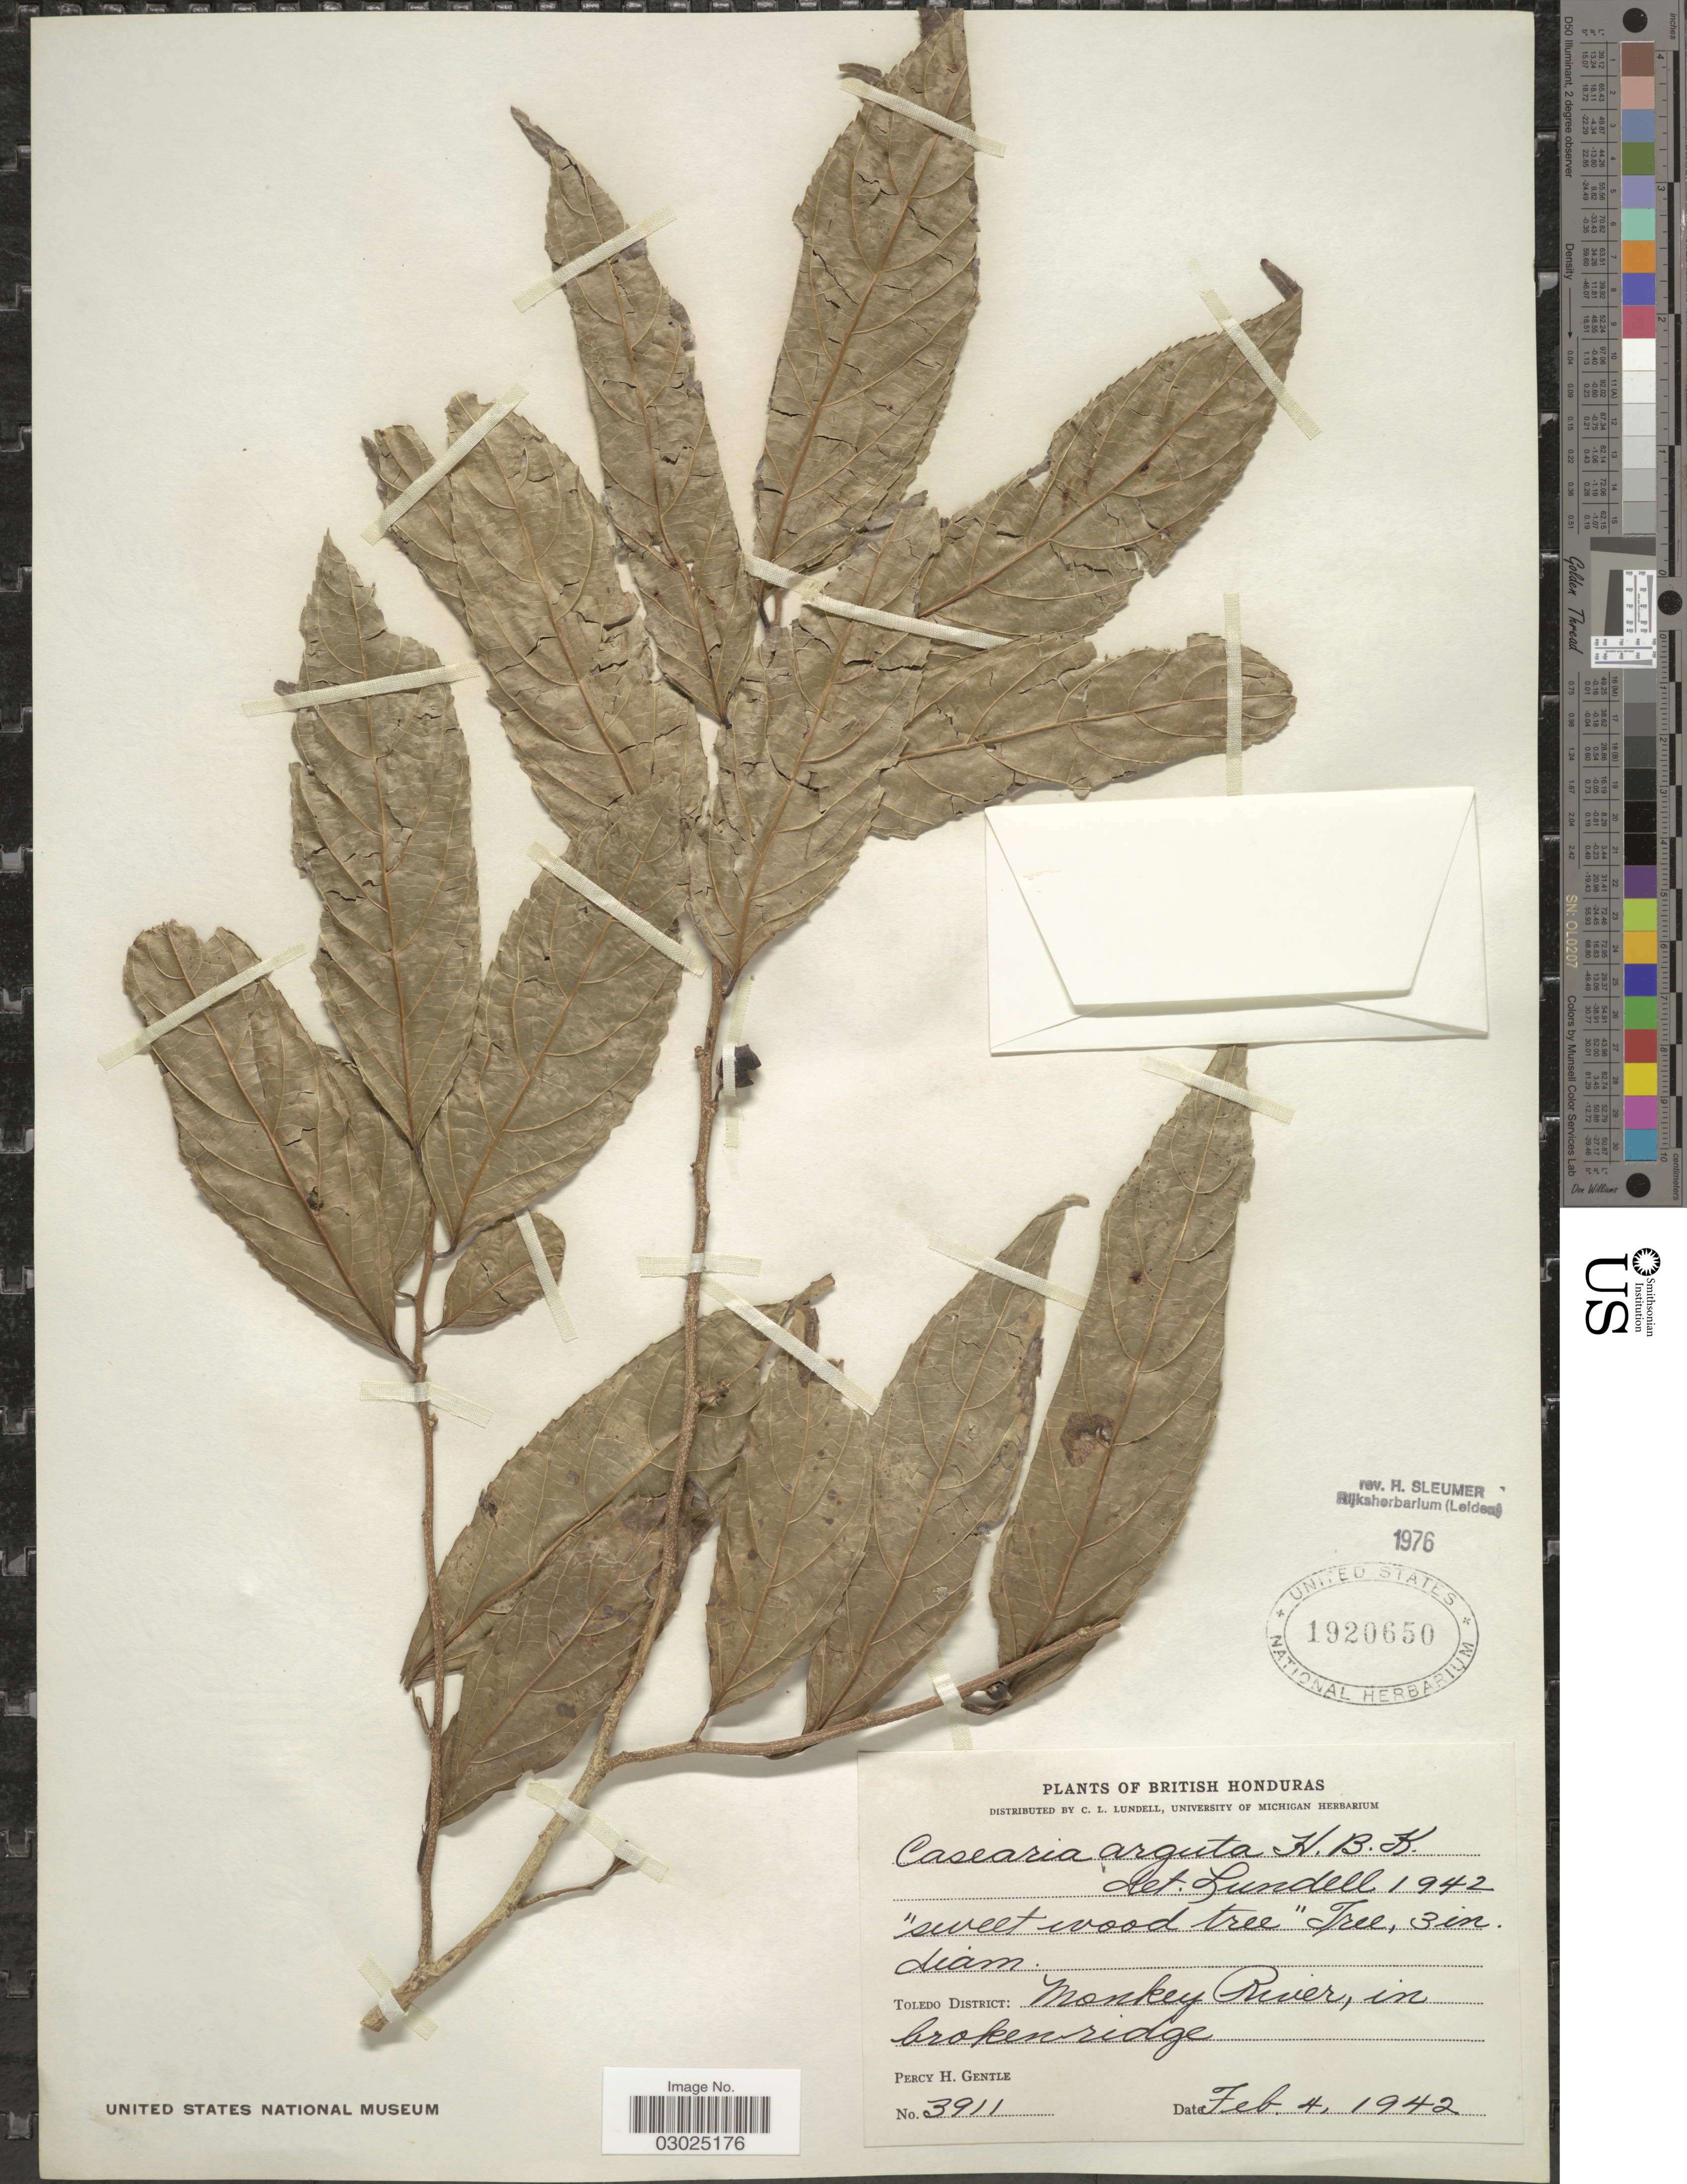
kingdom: Plantae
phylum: Tracheophyta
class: Magnoliopsida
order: Malpighiales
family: Salicaceae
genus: Casearia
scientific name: Casearia arguta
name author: Kunth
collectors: P. H. Gentle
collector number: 3911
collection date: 1942-02-04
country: Belize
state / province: Toledo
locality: British Honduras. Toledo District: Monkey River.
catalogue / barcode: US 1920650